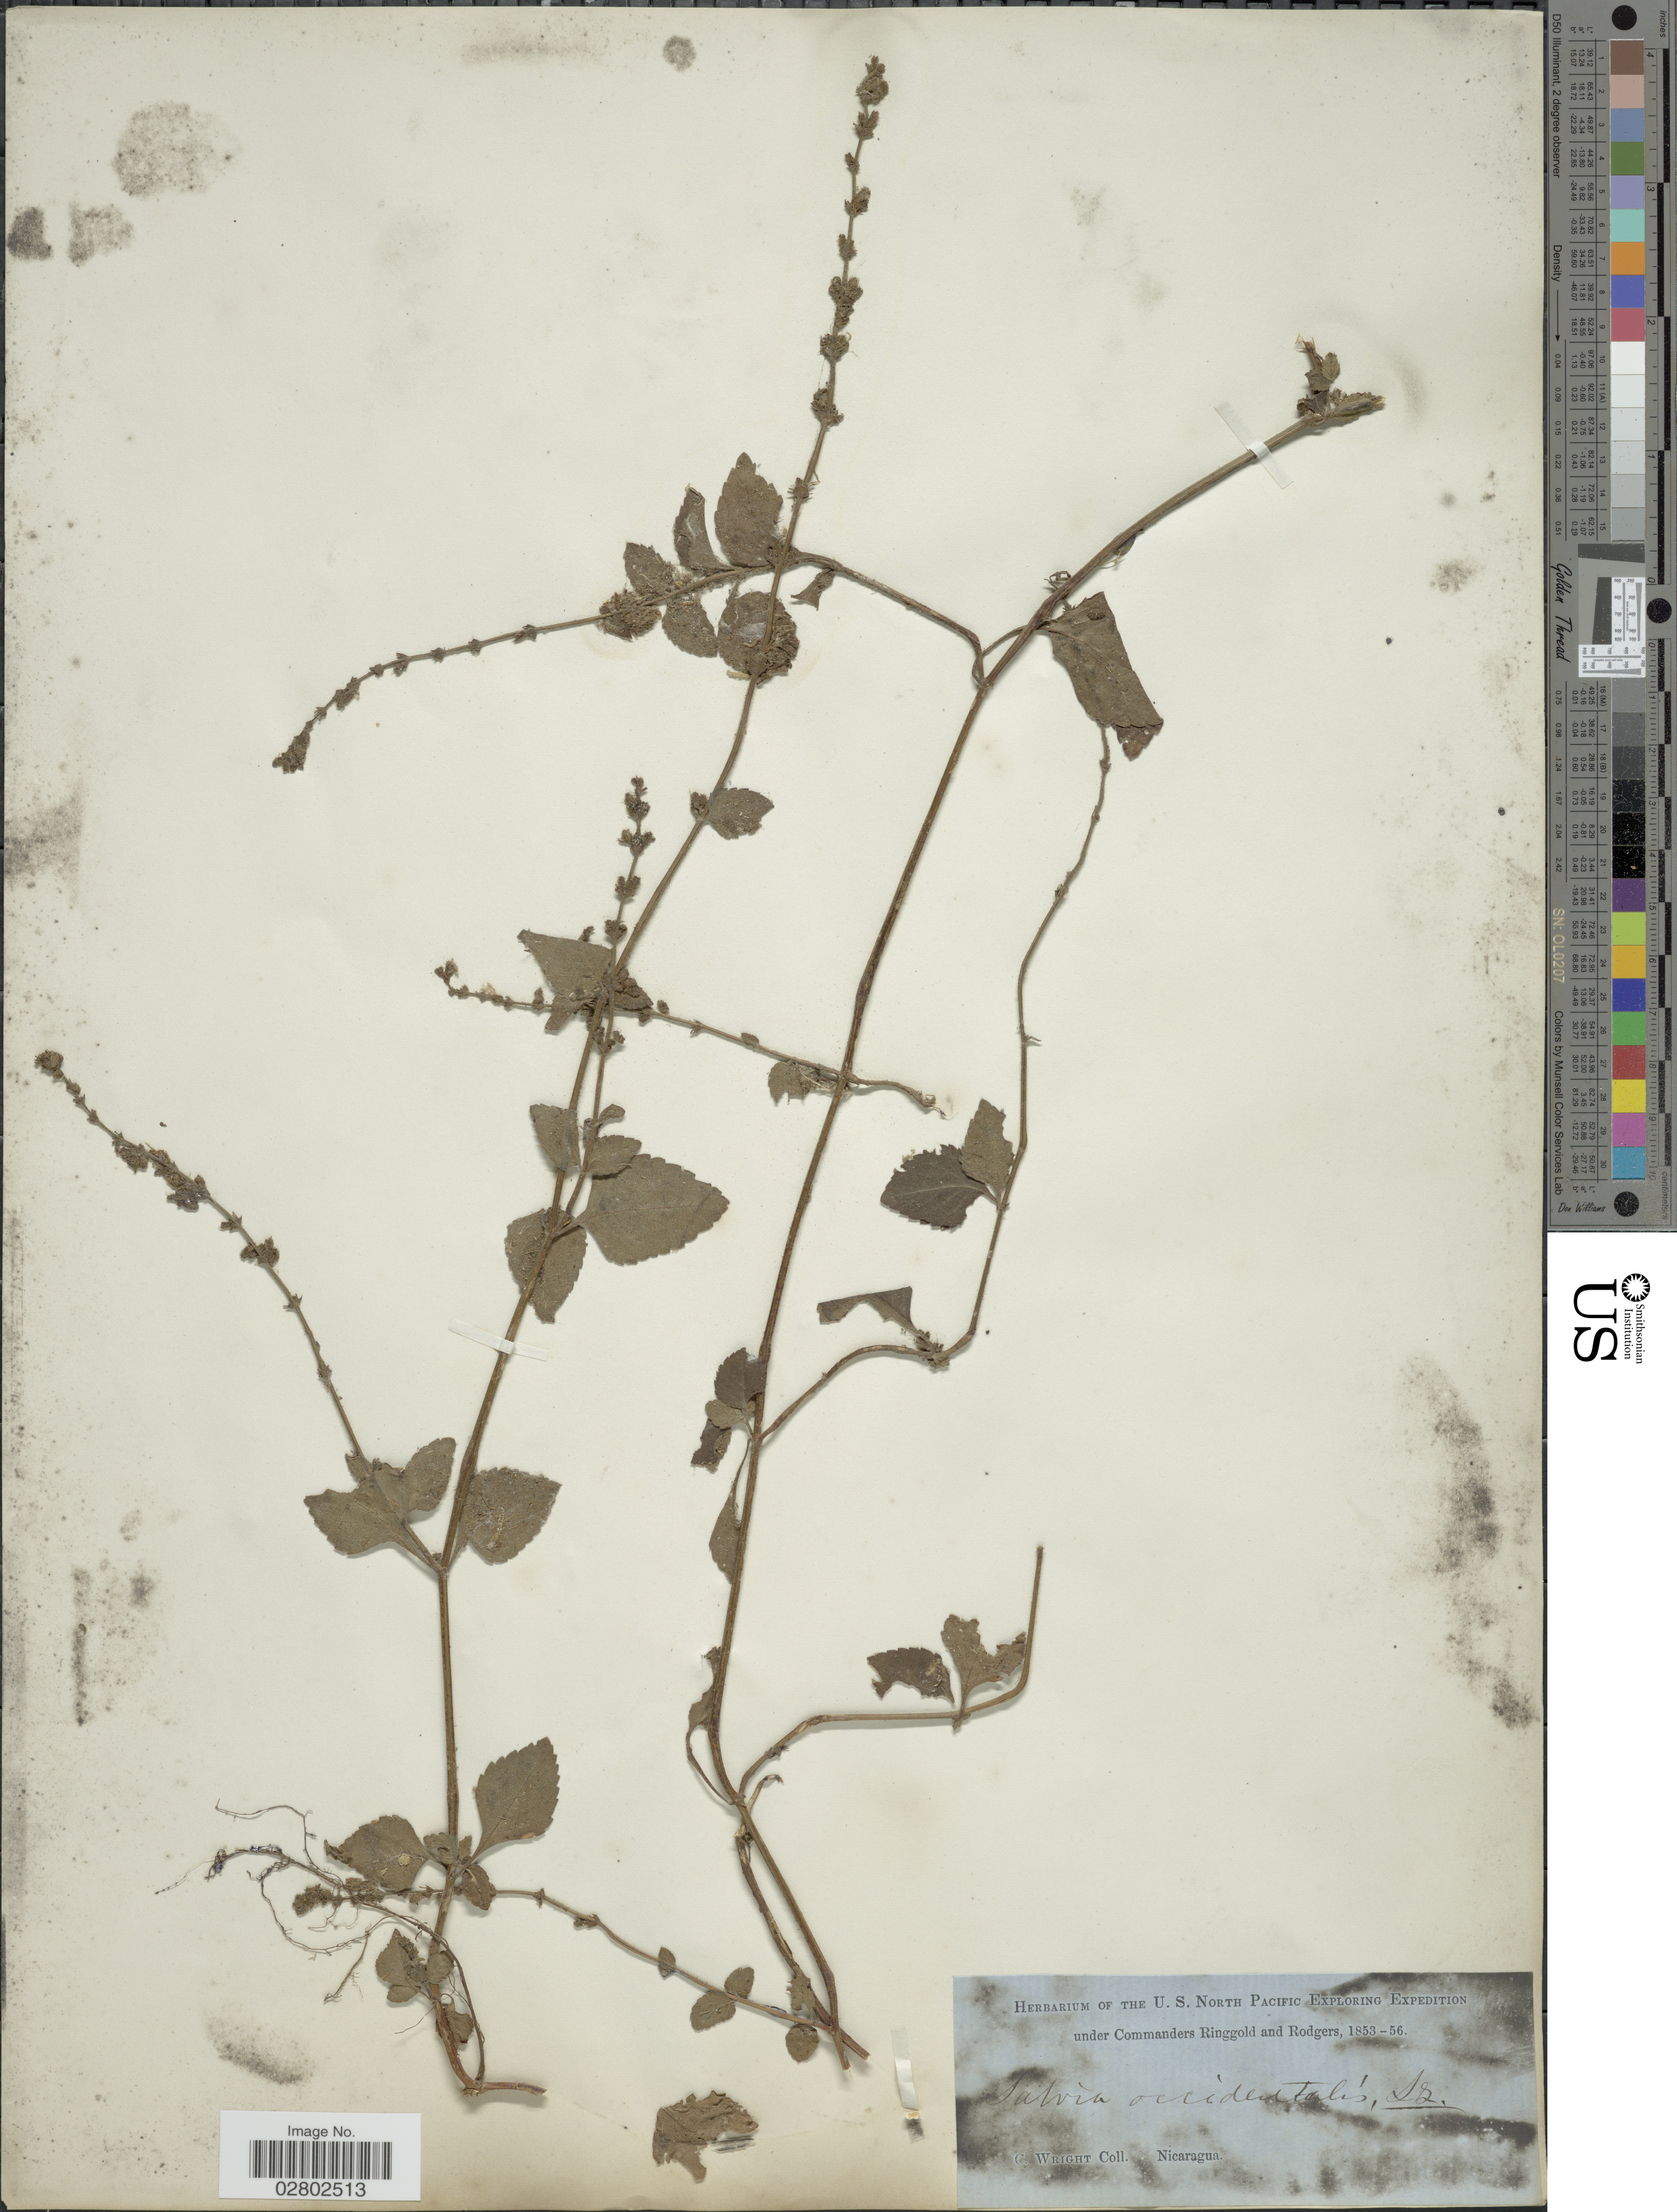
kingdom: Plantae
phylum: Tracheophyta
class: Magnoliopsida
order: Lamiales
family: Lamiaceae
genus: Salvia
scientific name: Salvia occidentalis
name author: Sw.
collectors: C. Wright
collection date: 1853/1856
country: Nicaragua